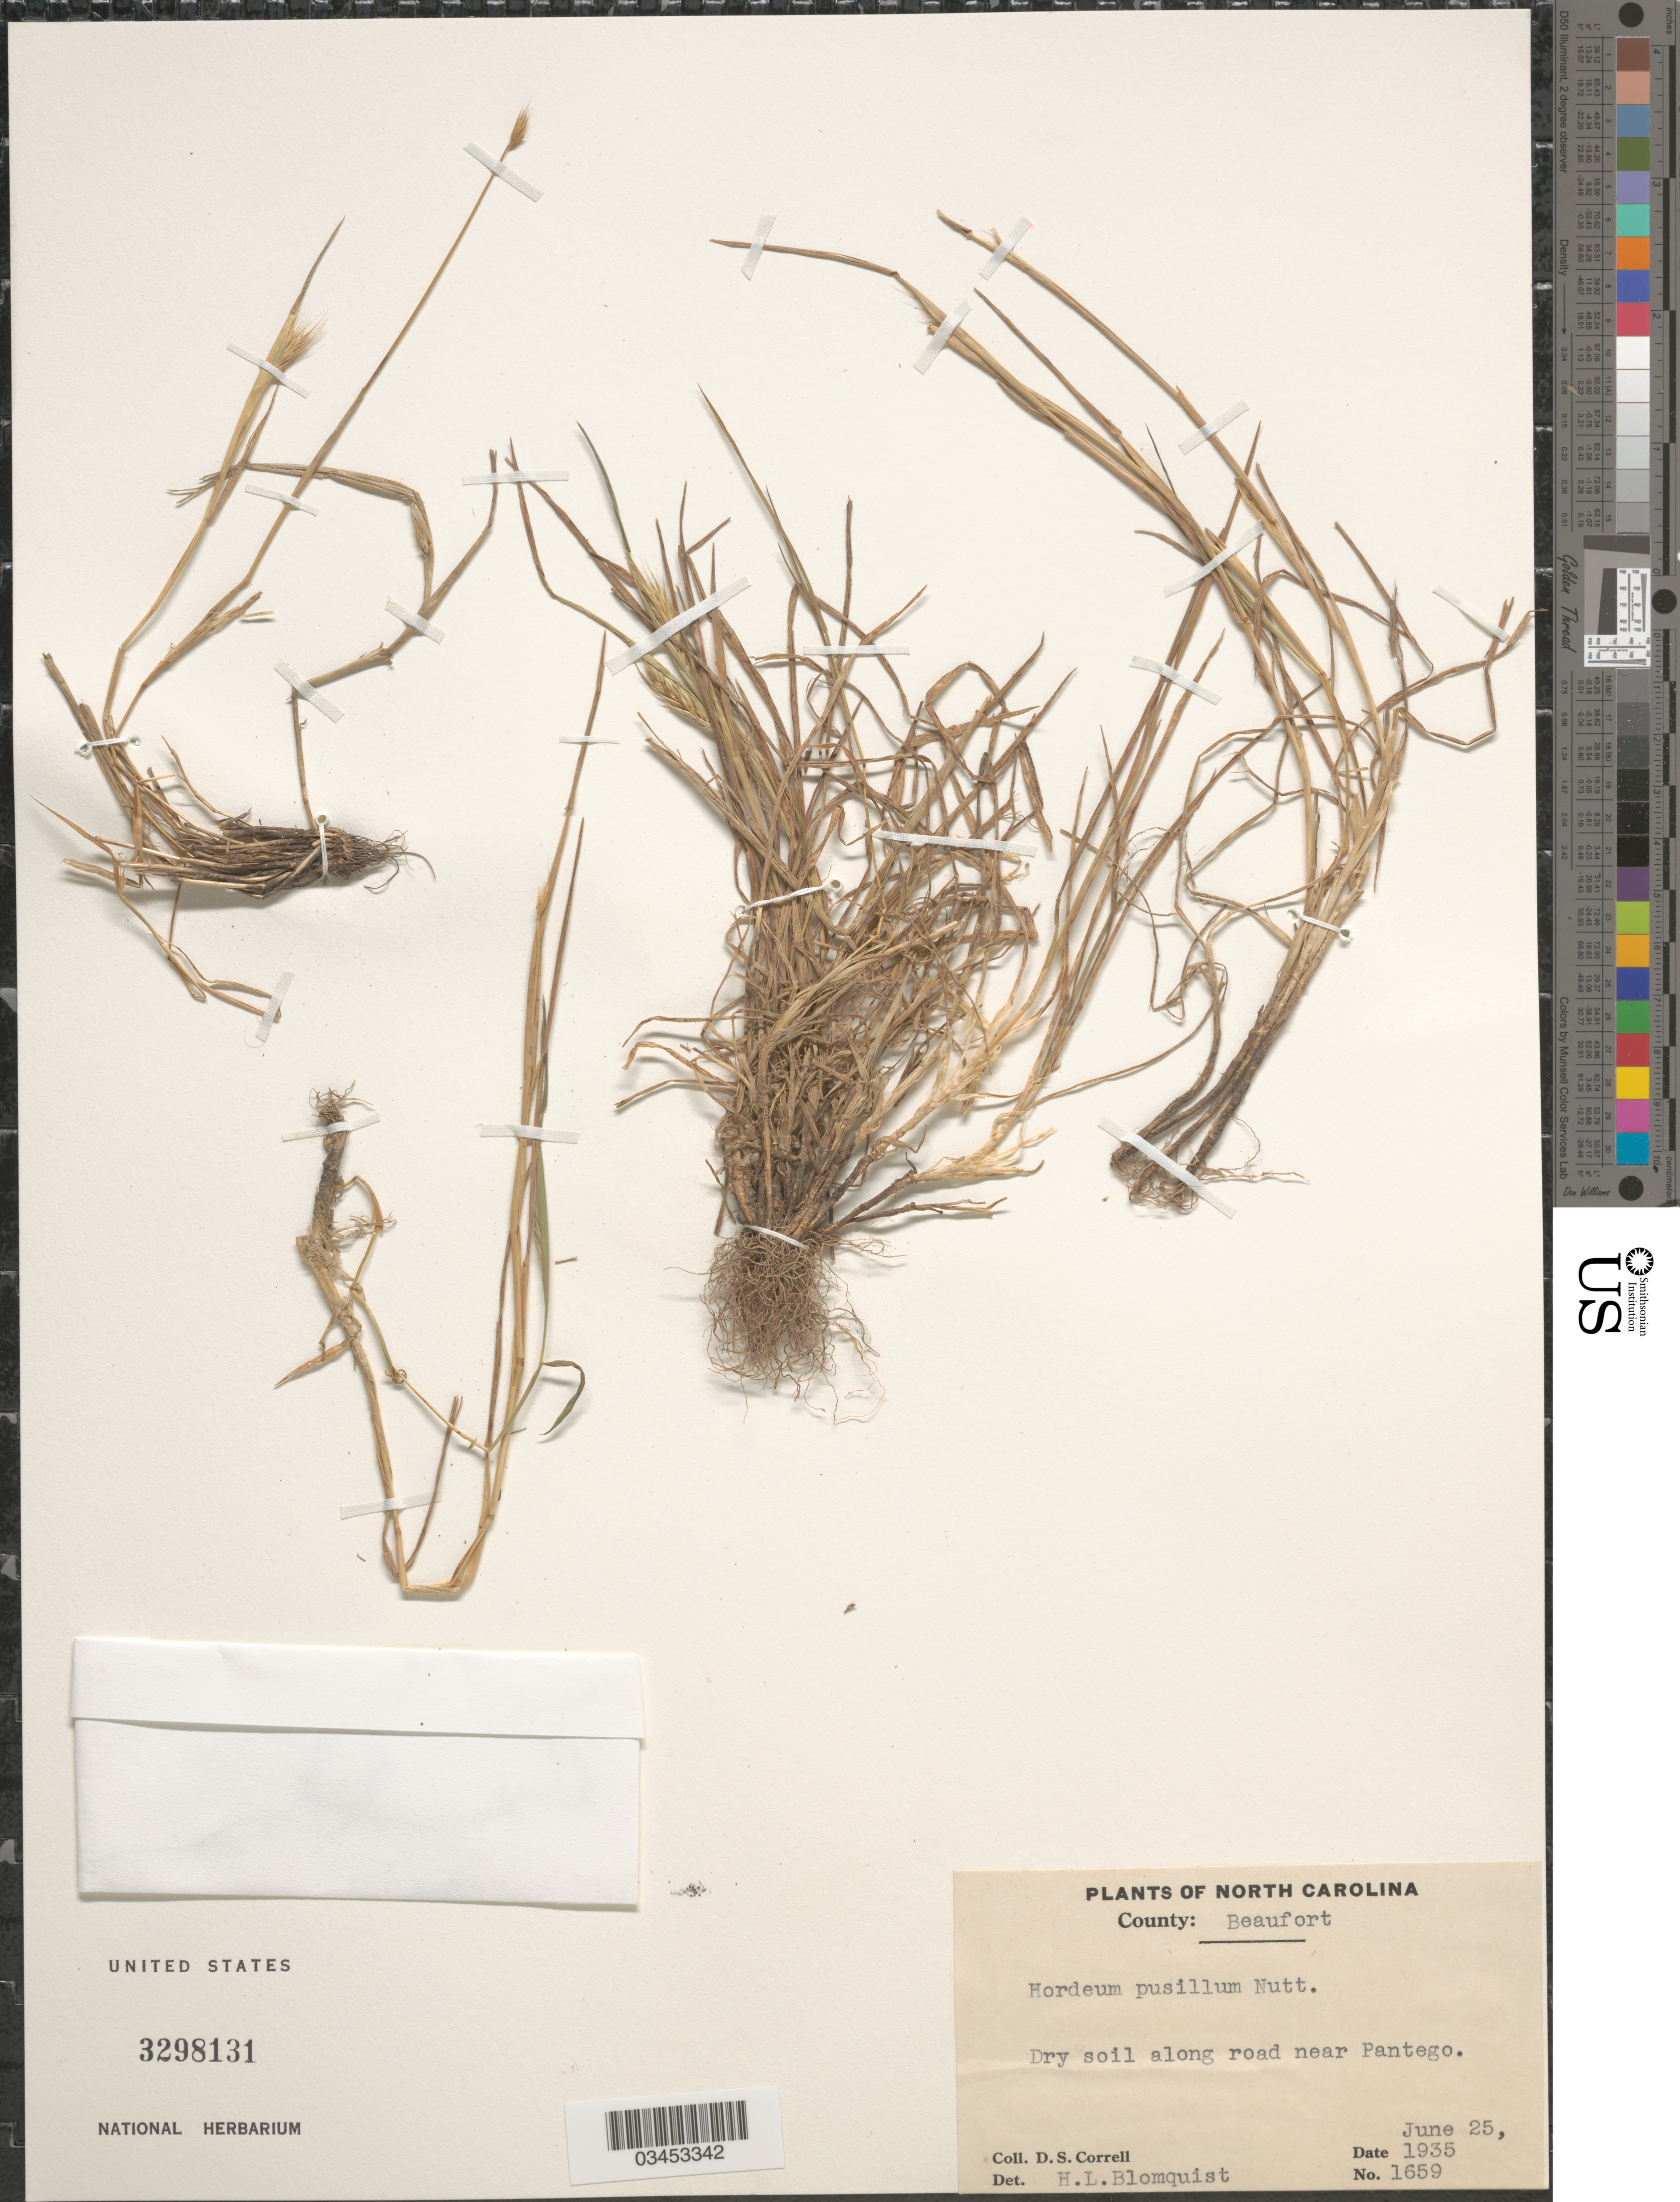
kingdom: Plantae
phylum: Tracheophyta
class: Liliopsida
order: Poales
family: Poaceae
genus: Hordeum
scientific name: Hordeum pusillum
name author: Nutt.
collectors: D. S. Correll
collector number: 1659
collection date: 1935-06-25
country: United States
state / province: North Carolina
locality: County: Beaufort. Dry soil along road near Pantego.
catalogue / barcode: US 3298131